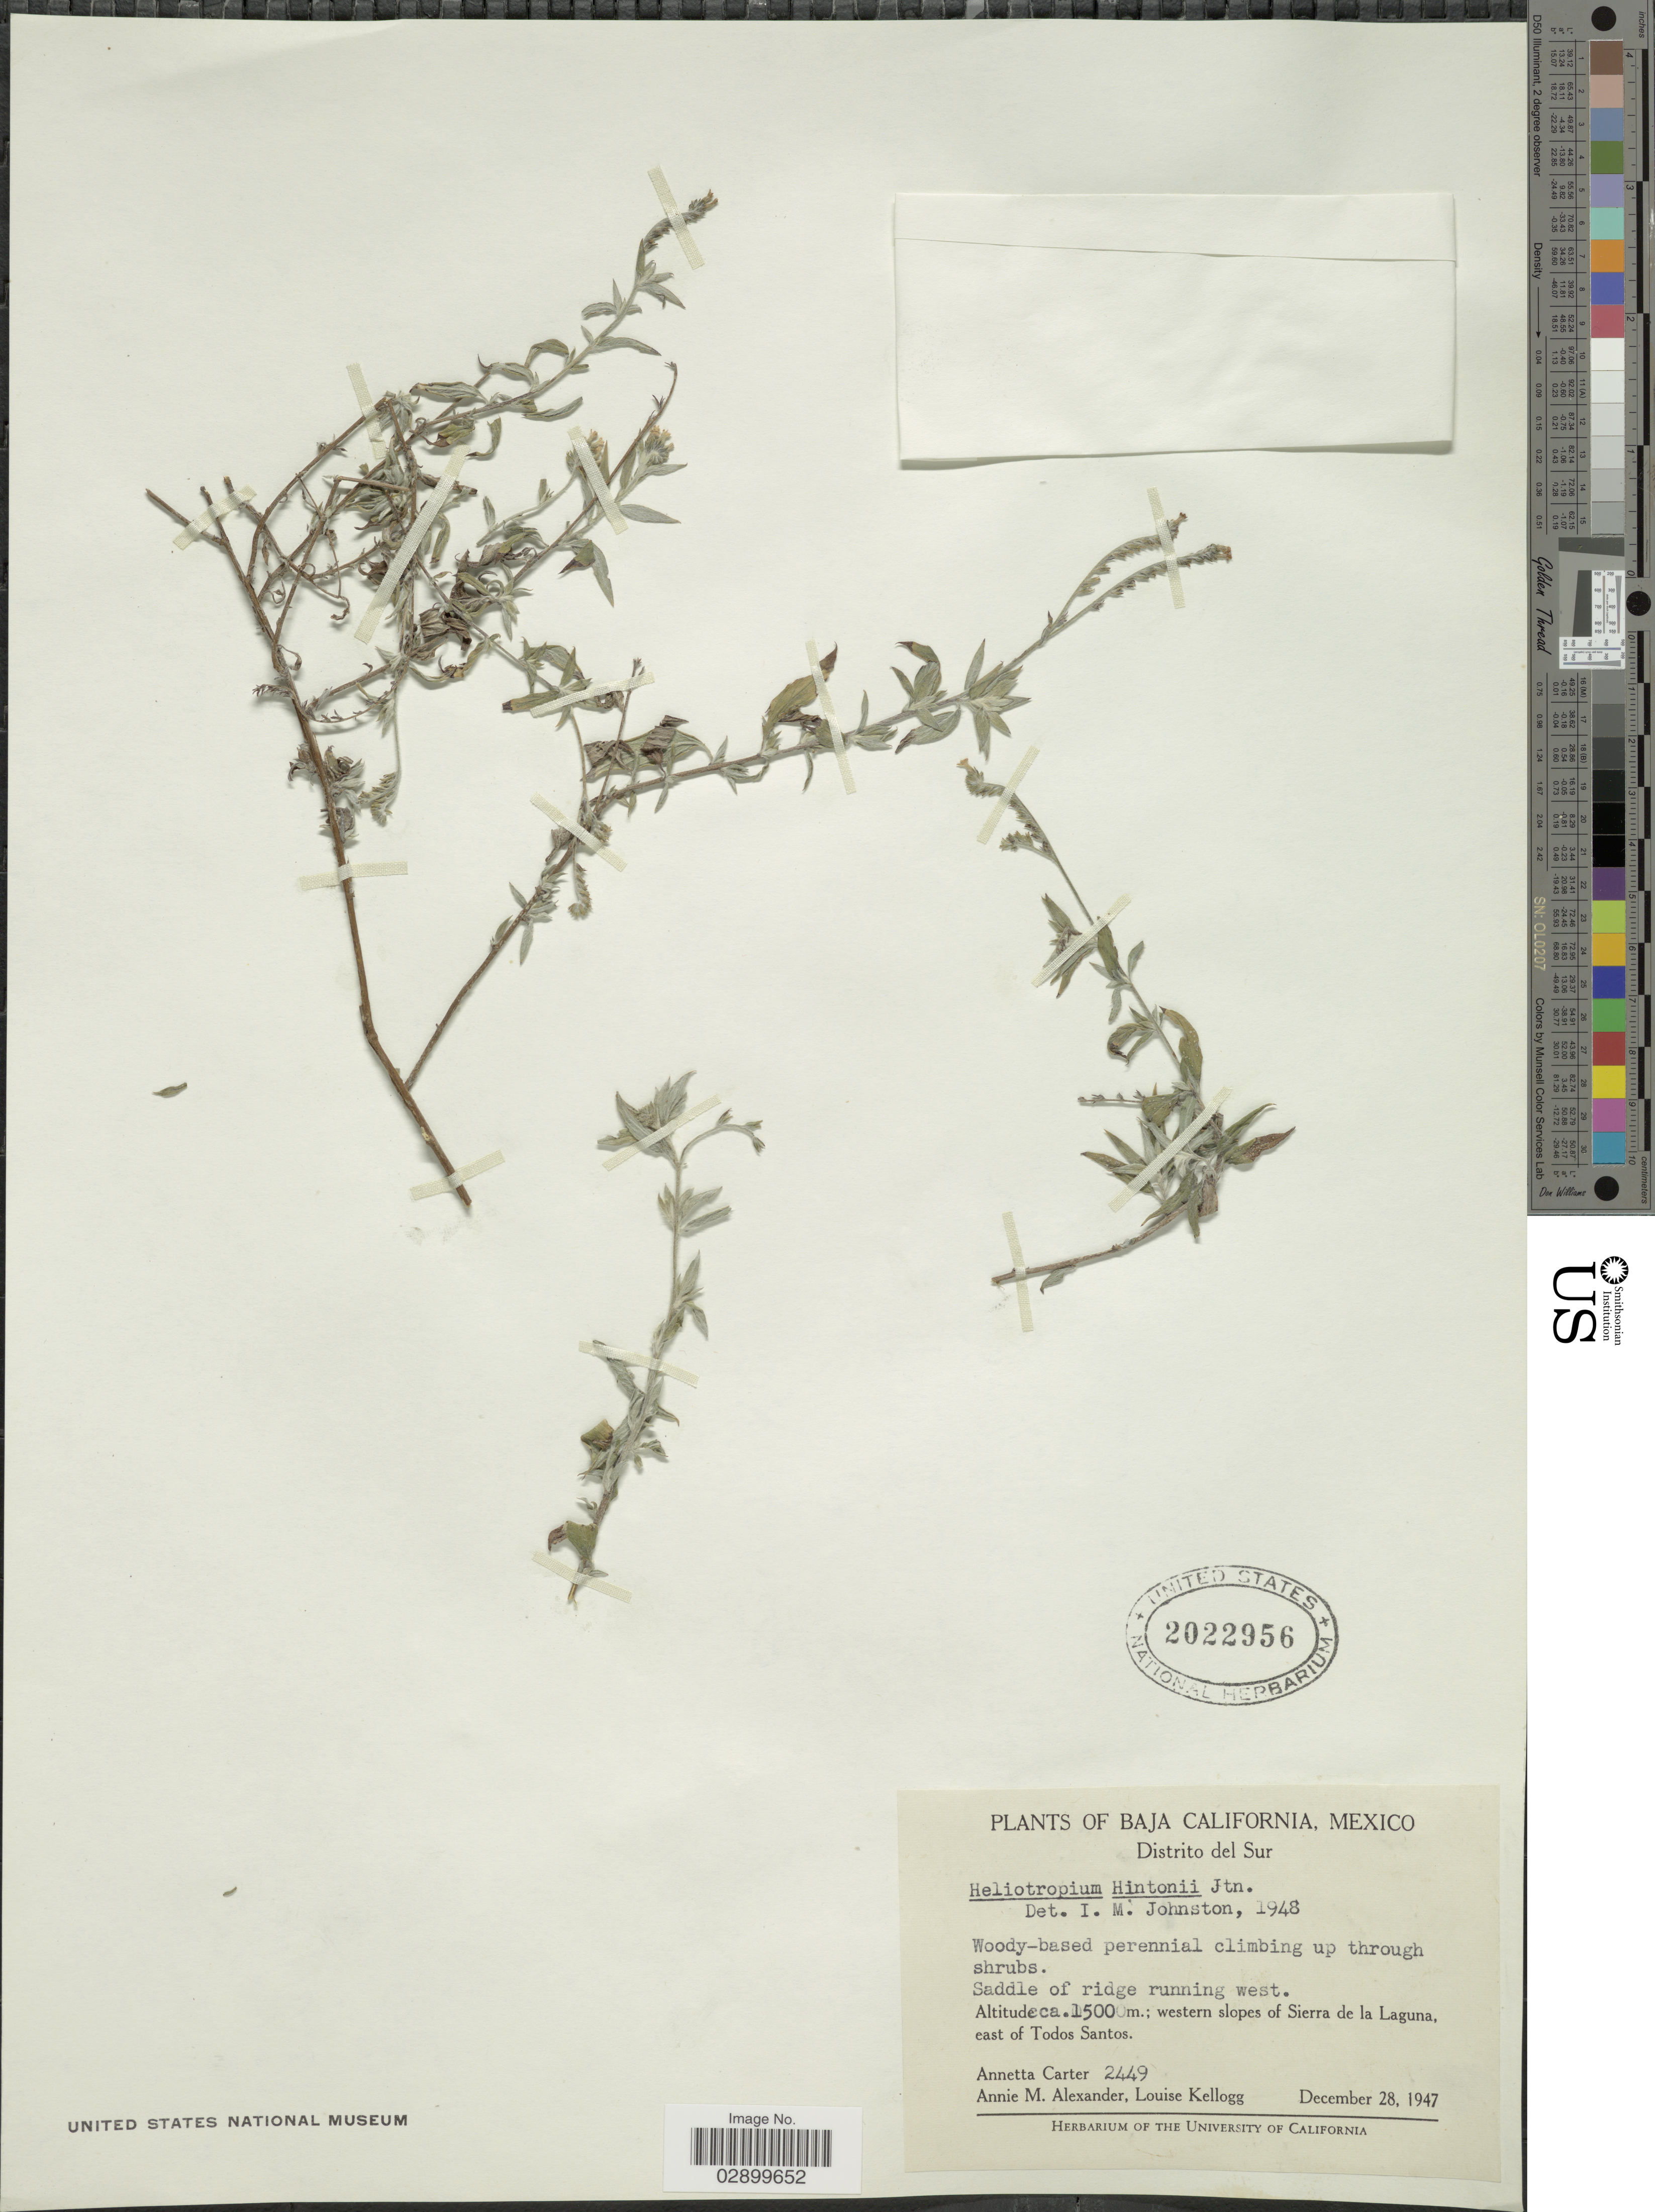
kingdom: Plantae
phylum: Tracheophyta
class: Magnoliopsida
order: Boraginales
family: Heliotropiaceae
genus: Heliotropium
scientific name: Heliotropium hintonii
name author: (I.M. Johnst.) I.M. Johnst.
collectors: A. Carter, A. M. Alexander & L. Kellogg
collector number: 2449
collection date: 1947-12-28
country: Mexico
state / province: Baja California Sur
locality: Distrito del Sur, western slopes of Sierra de la Laguna, east of Todos Santos.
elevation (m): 1500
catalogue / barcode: US 2022956